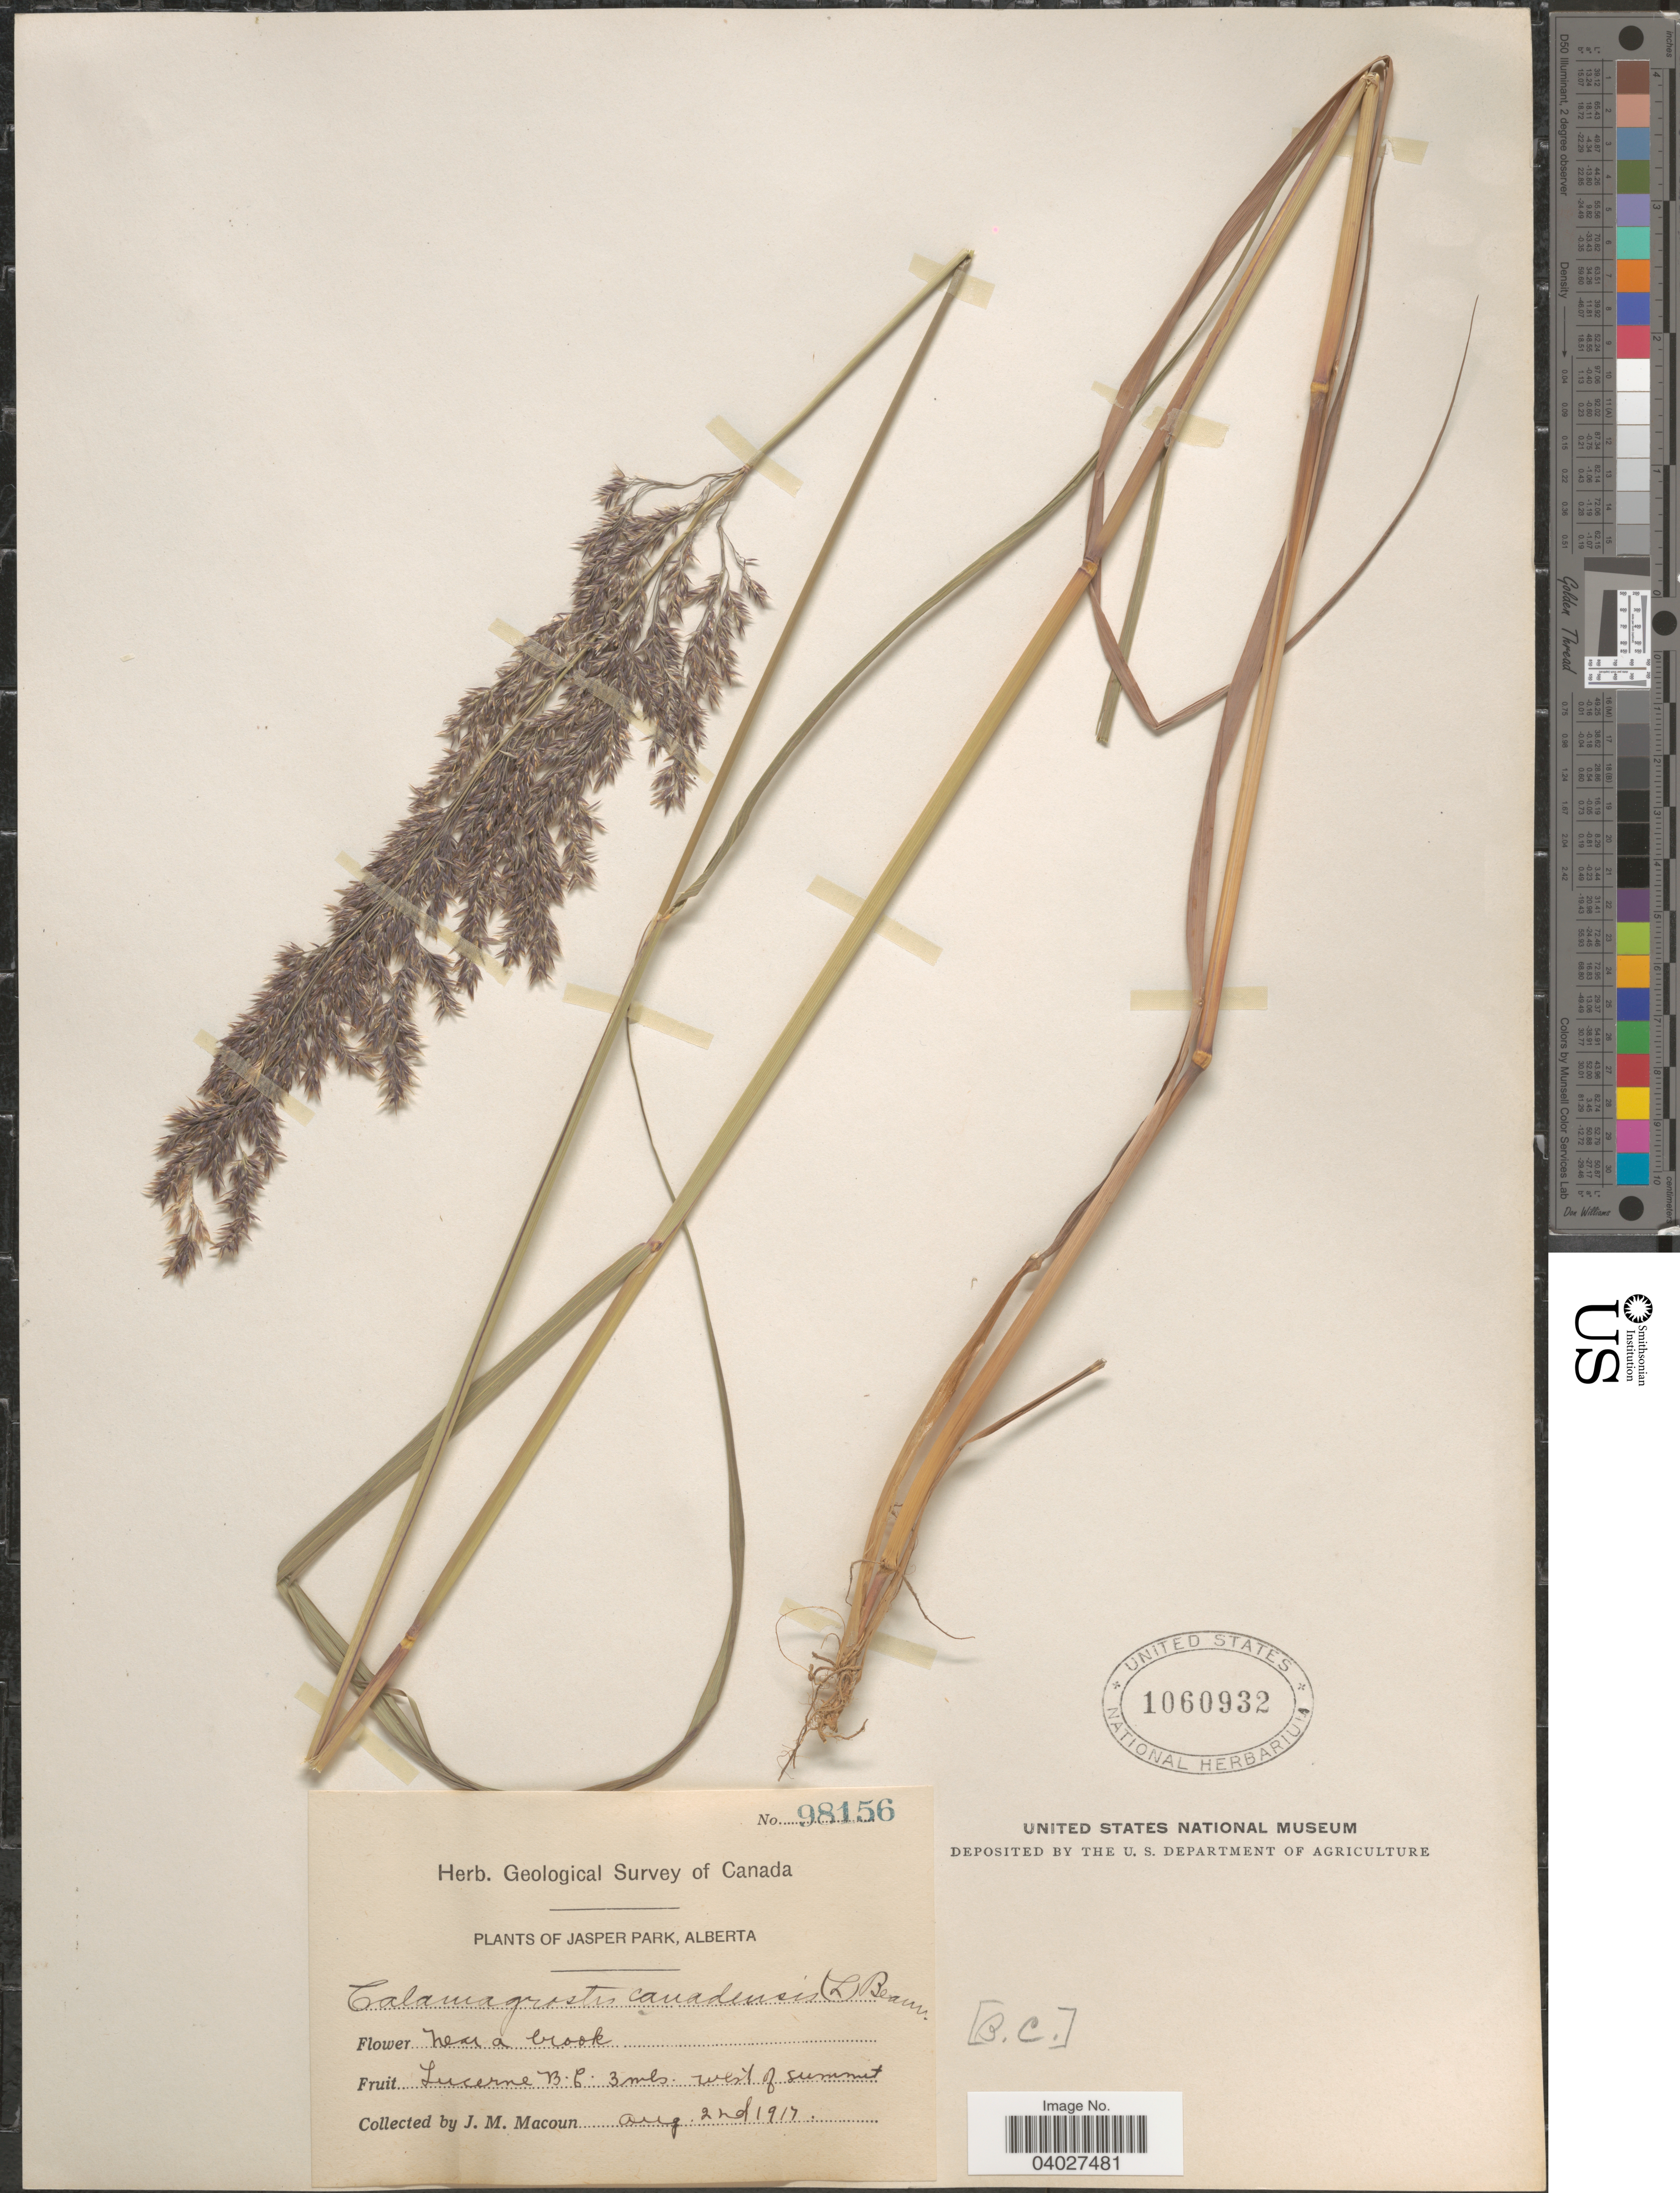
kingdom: Plantae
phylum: Tracheophyta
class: Liliopsida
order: Poales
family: Poaceae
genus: Calamagrostis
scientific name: Calamagrostis canadensis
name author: (Michx.) P. Beauv.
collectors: J. M. Macoun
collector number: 98156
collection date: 1917-08-02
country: Canada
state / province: British Columbia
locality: Near a brook. Lucerne B.C. 3 mls west of summit. [B.C.].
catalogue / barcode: US 1060932